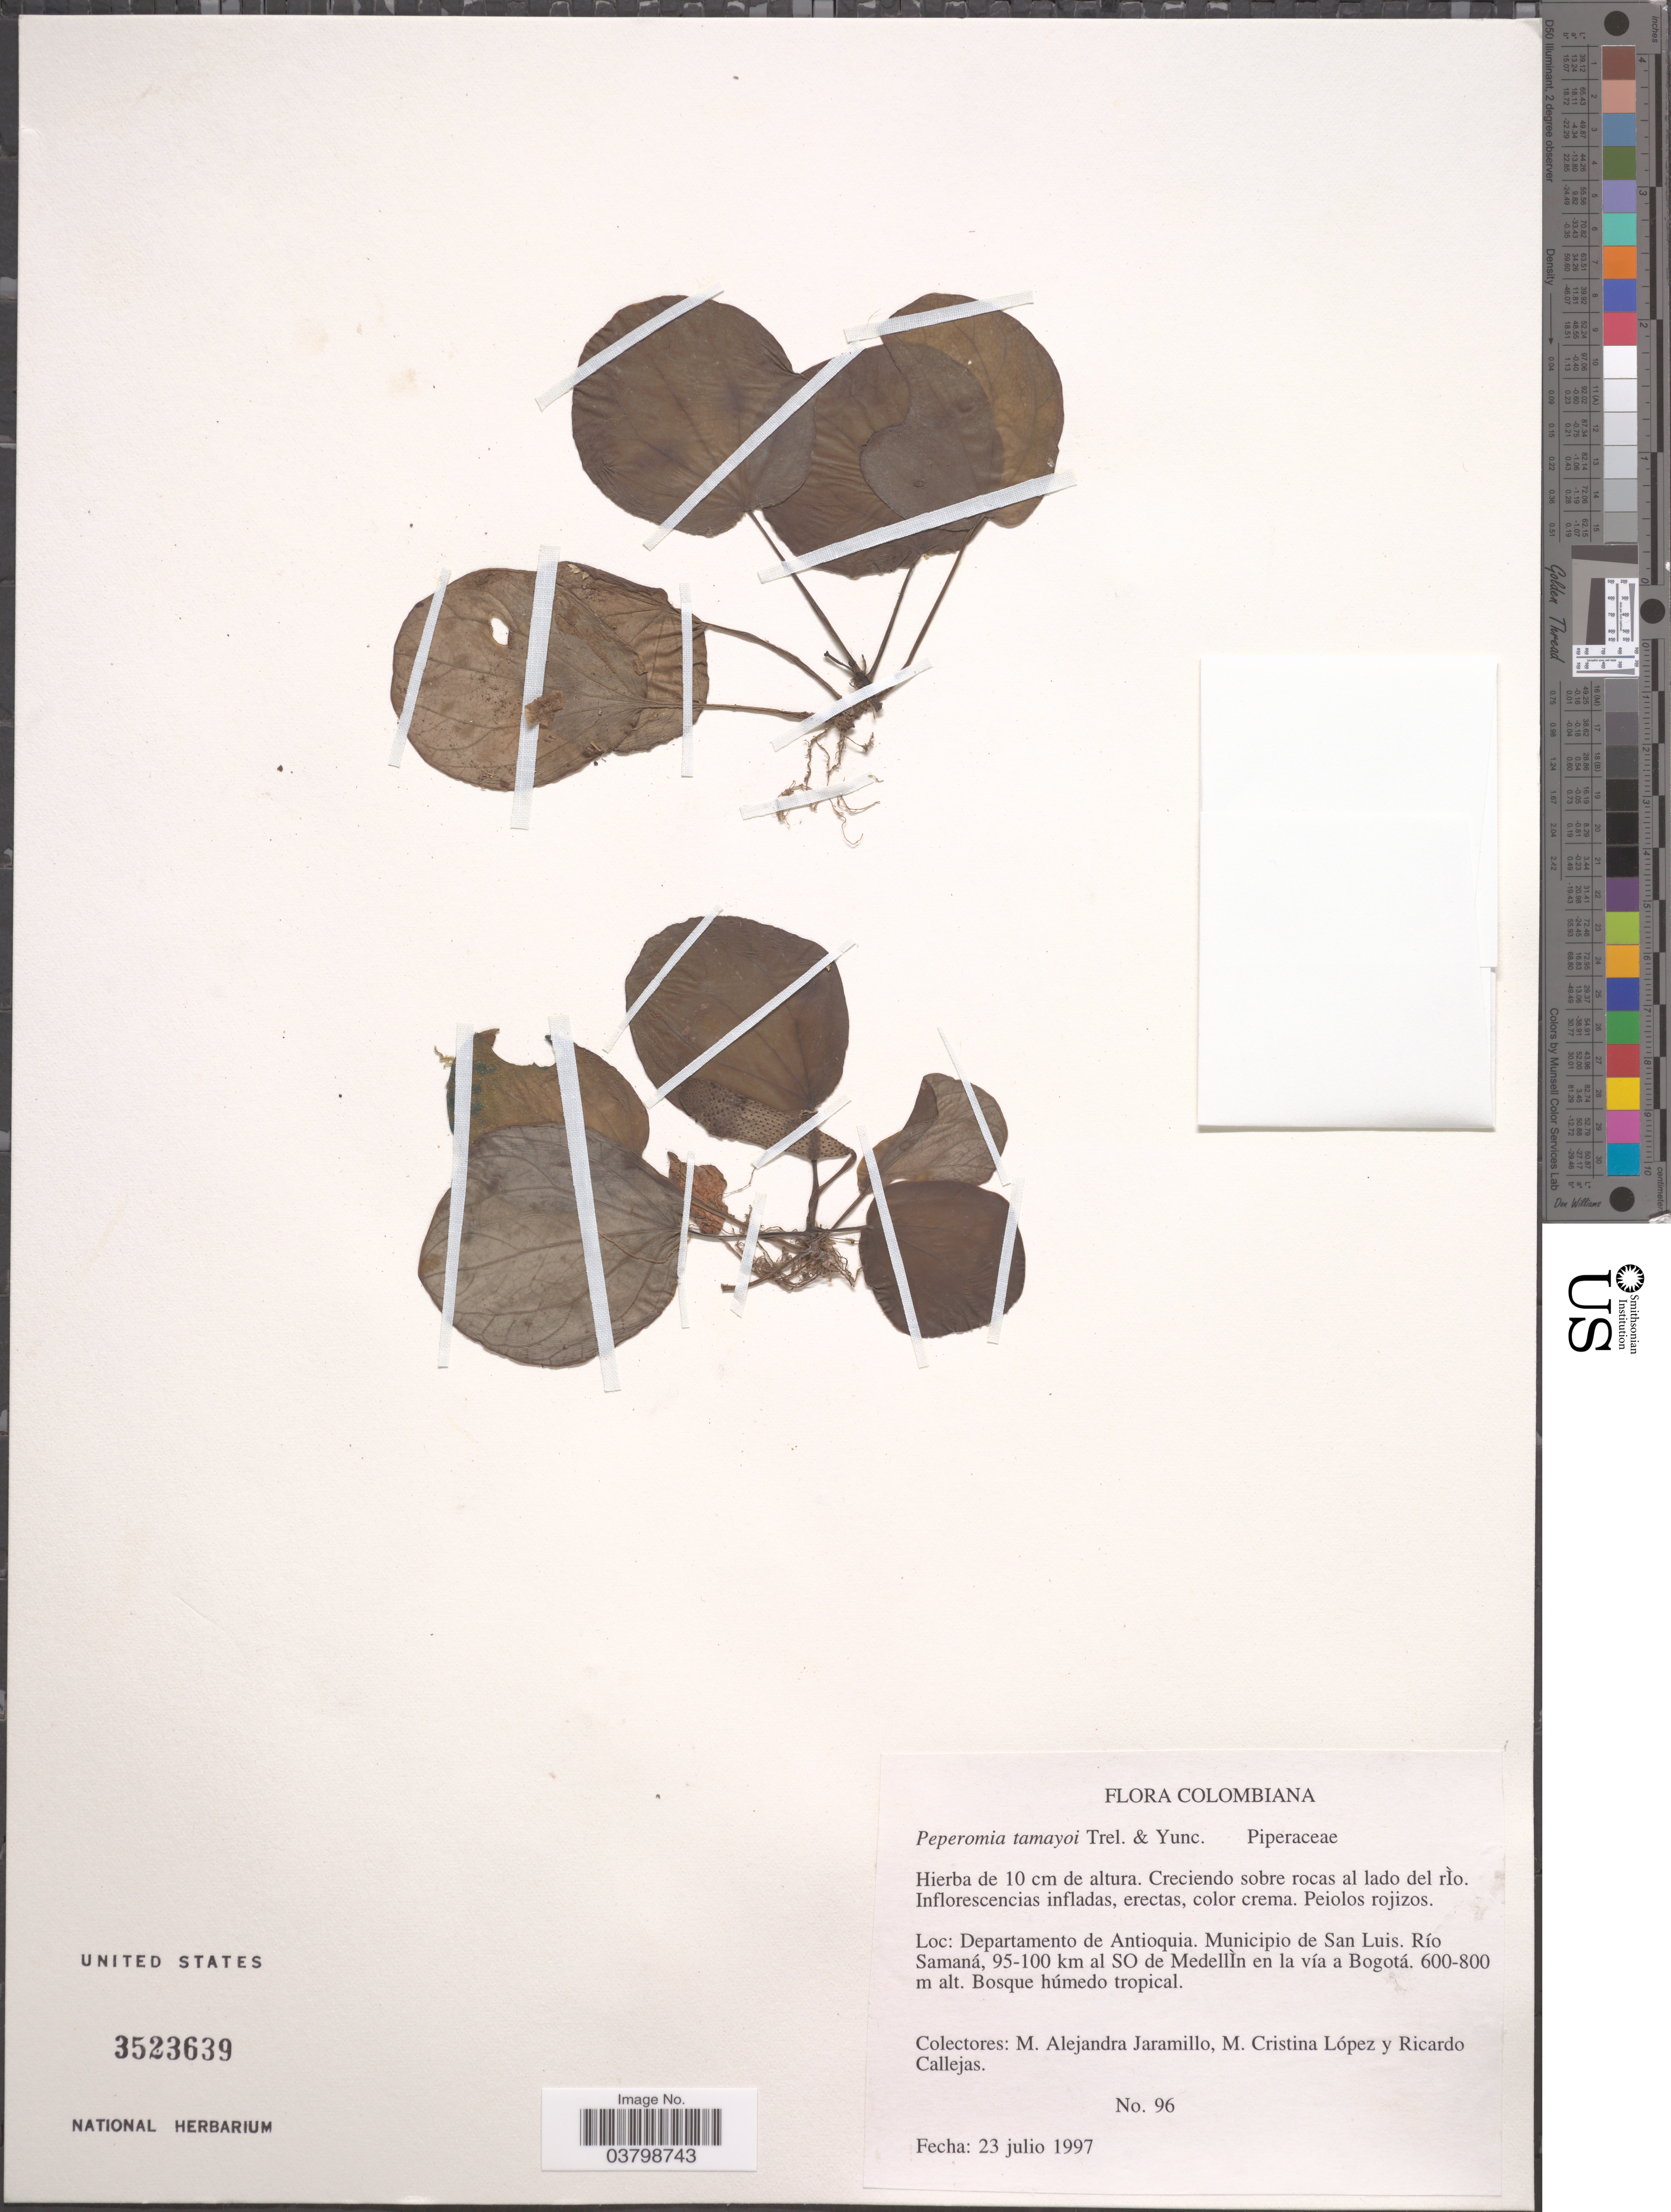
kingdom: Plantae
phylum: Tracheophyta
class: Magnoliopsida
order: Piperales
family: Piperaceae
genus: Peperomia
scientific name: Peperomia sp. nov.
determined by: Jiménez, José Estaban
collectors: M. A. Jaramillo, M. Lopéz & R. Callejas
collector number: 96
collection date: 1997-07-23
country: Colombia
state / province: Antioquia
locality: Departamento de Antioquia. Municipio de San Luis. Río Samaná, 95-100 km al SO de Medellìn en la vía a Bogotá.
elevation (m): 600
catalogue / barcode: US 3523639